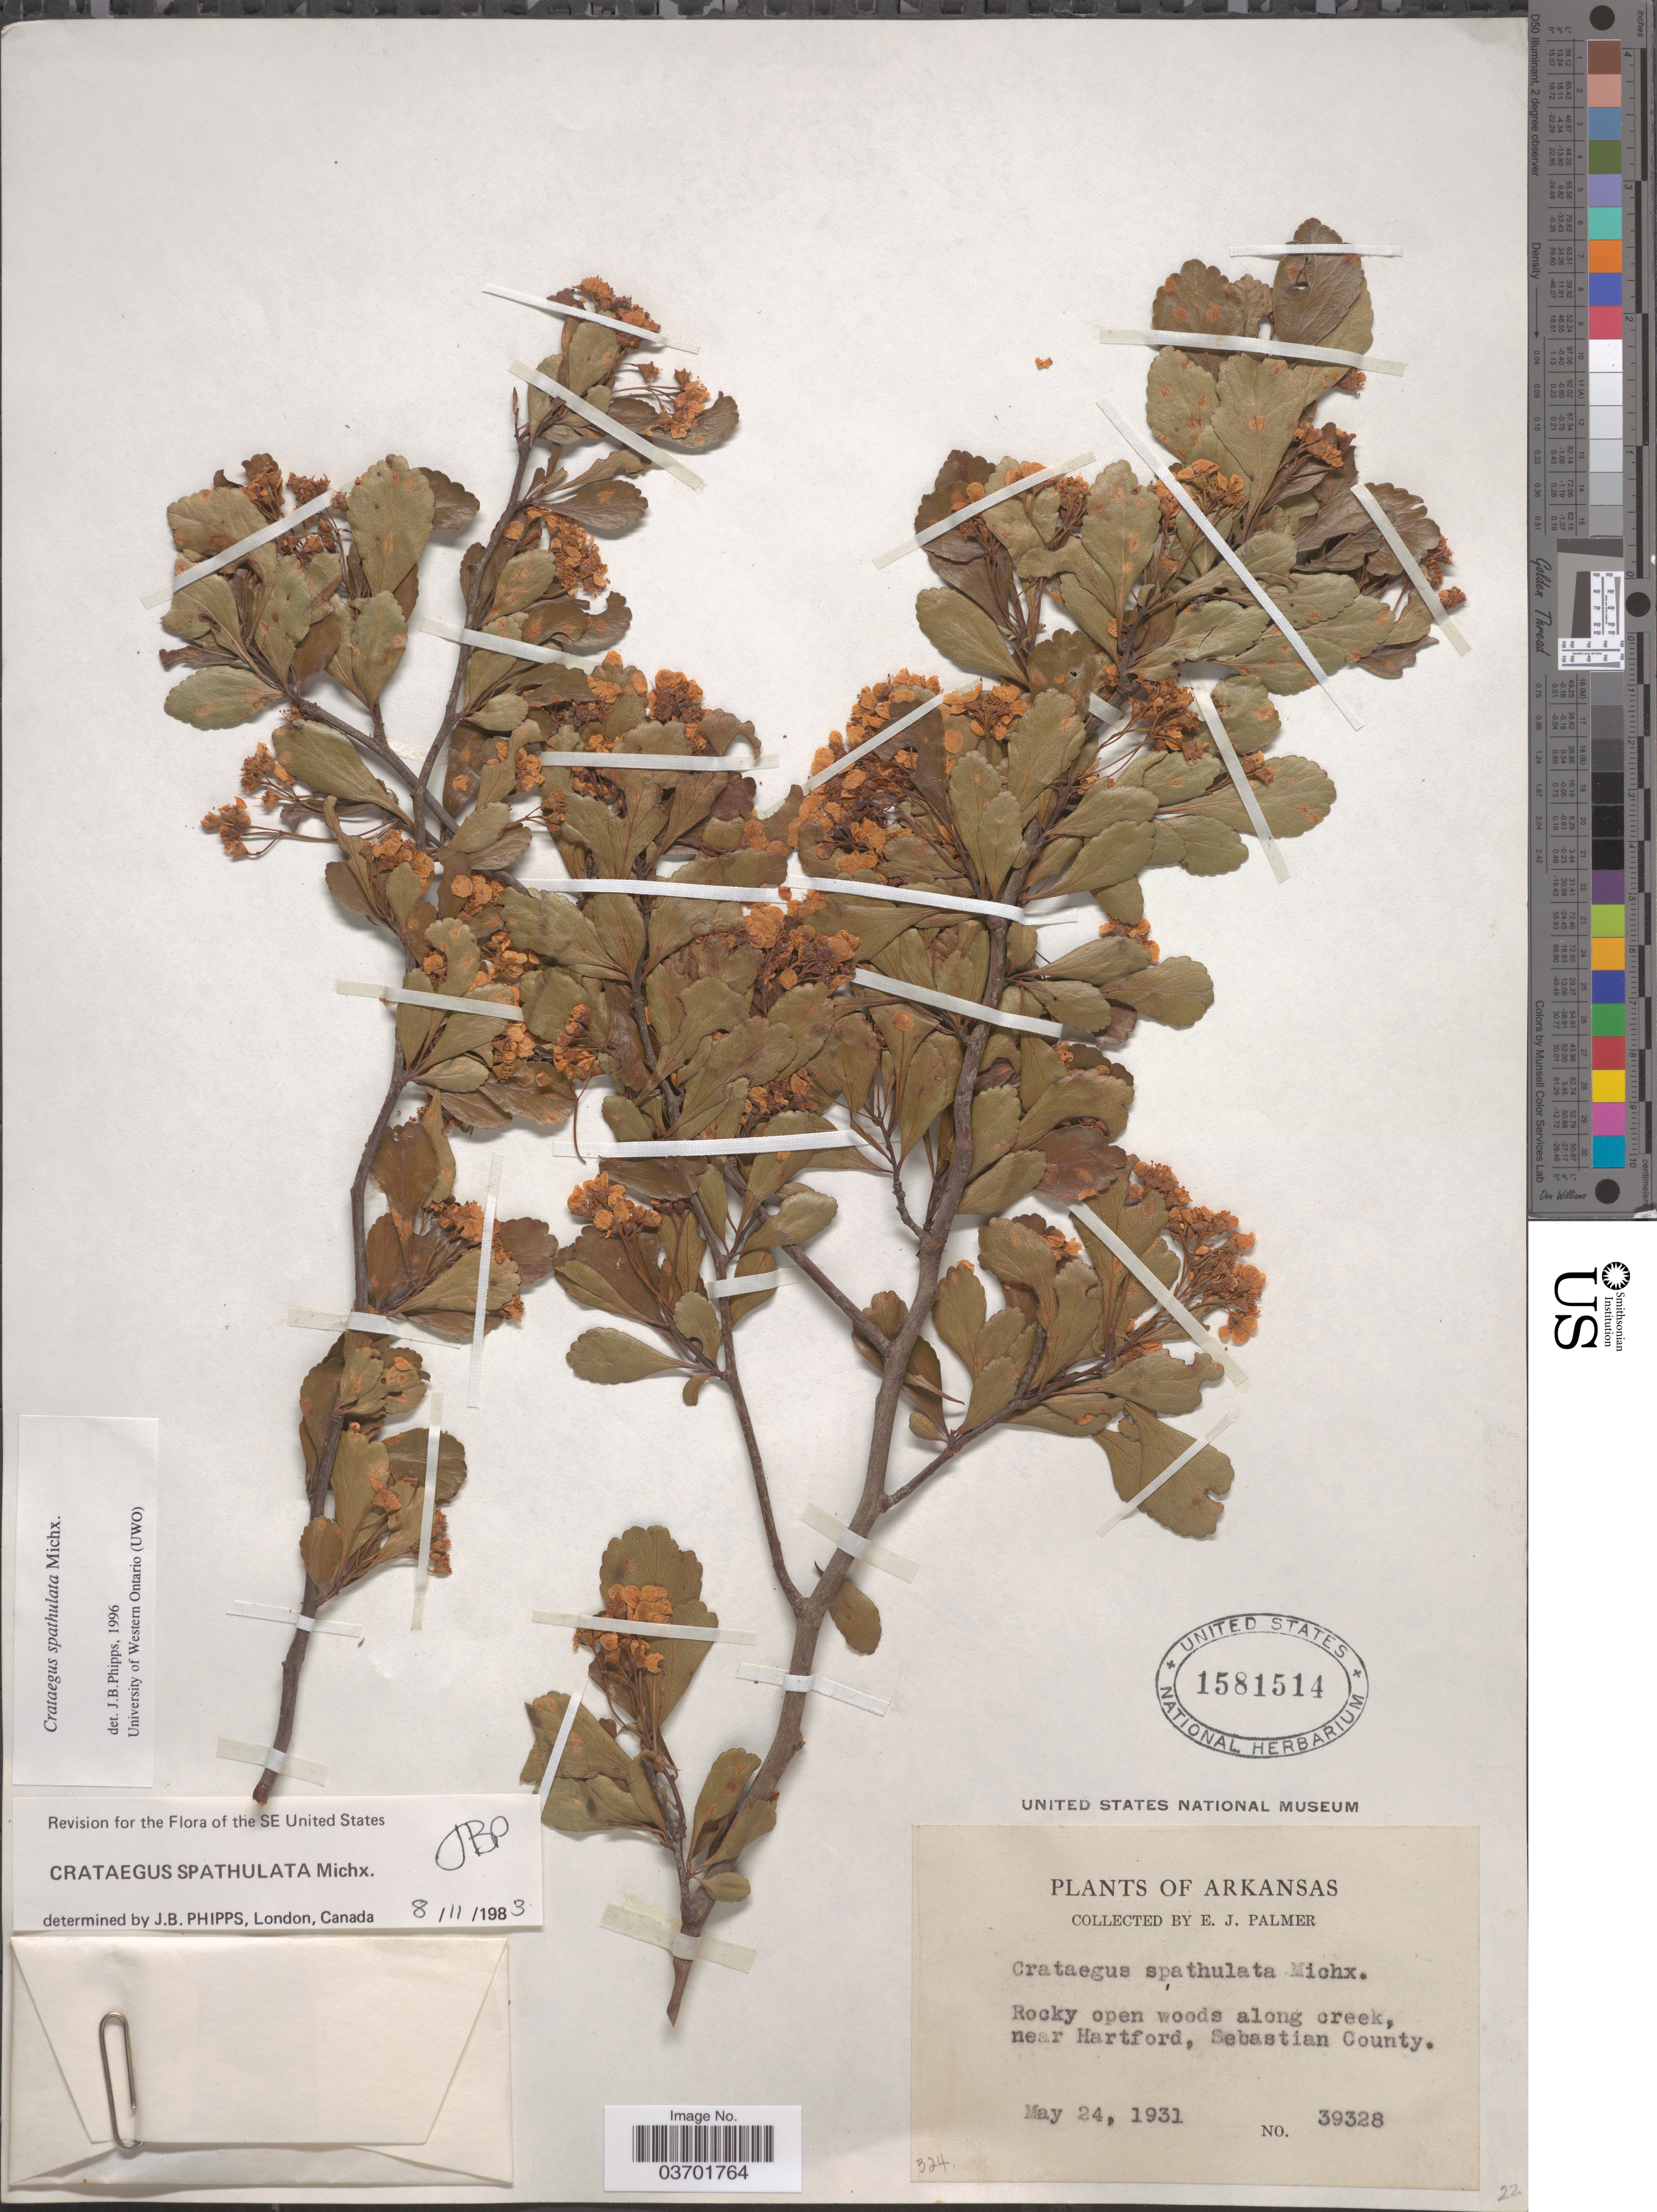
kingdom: Plantae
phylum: Tracheophyta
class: Magnoliopsida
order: Rosales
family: Rosaceae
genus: Crataegus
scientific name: Crataegus spathulata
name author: Michx.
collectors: E. J. Palmer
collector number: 39328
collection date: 1931-05-24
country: United States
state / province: Arkansas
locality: Near Hartford, Sebastian County.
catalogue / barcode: US 1581514